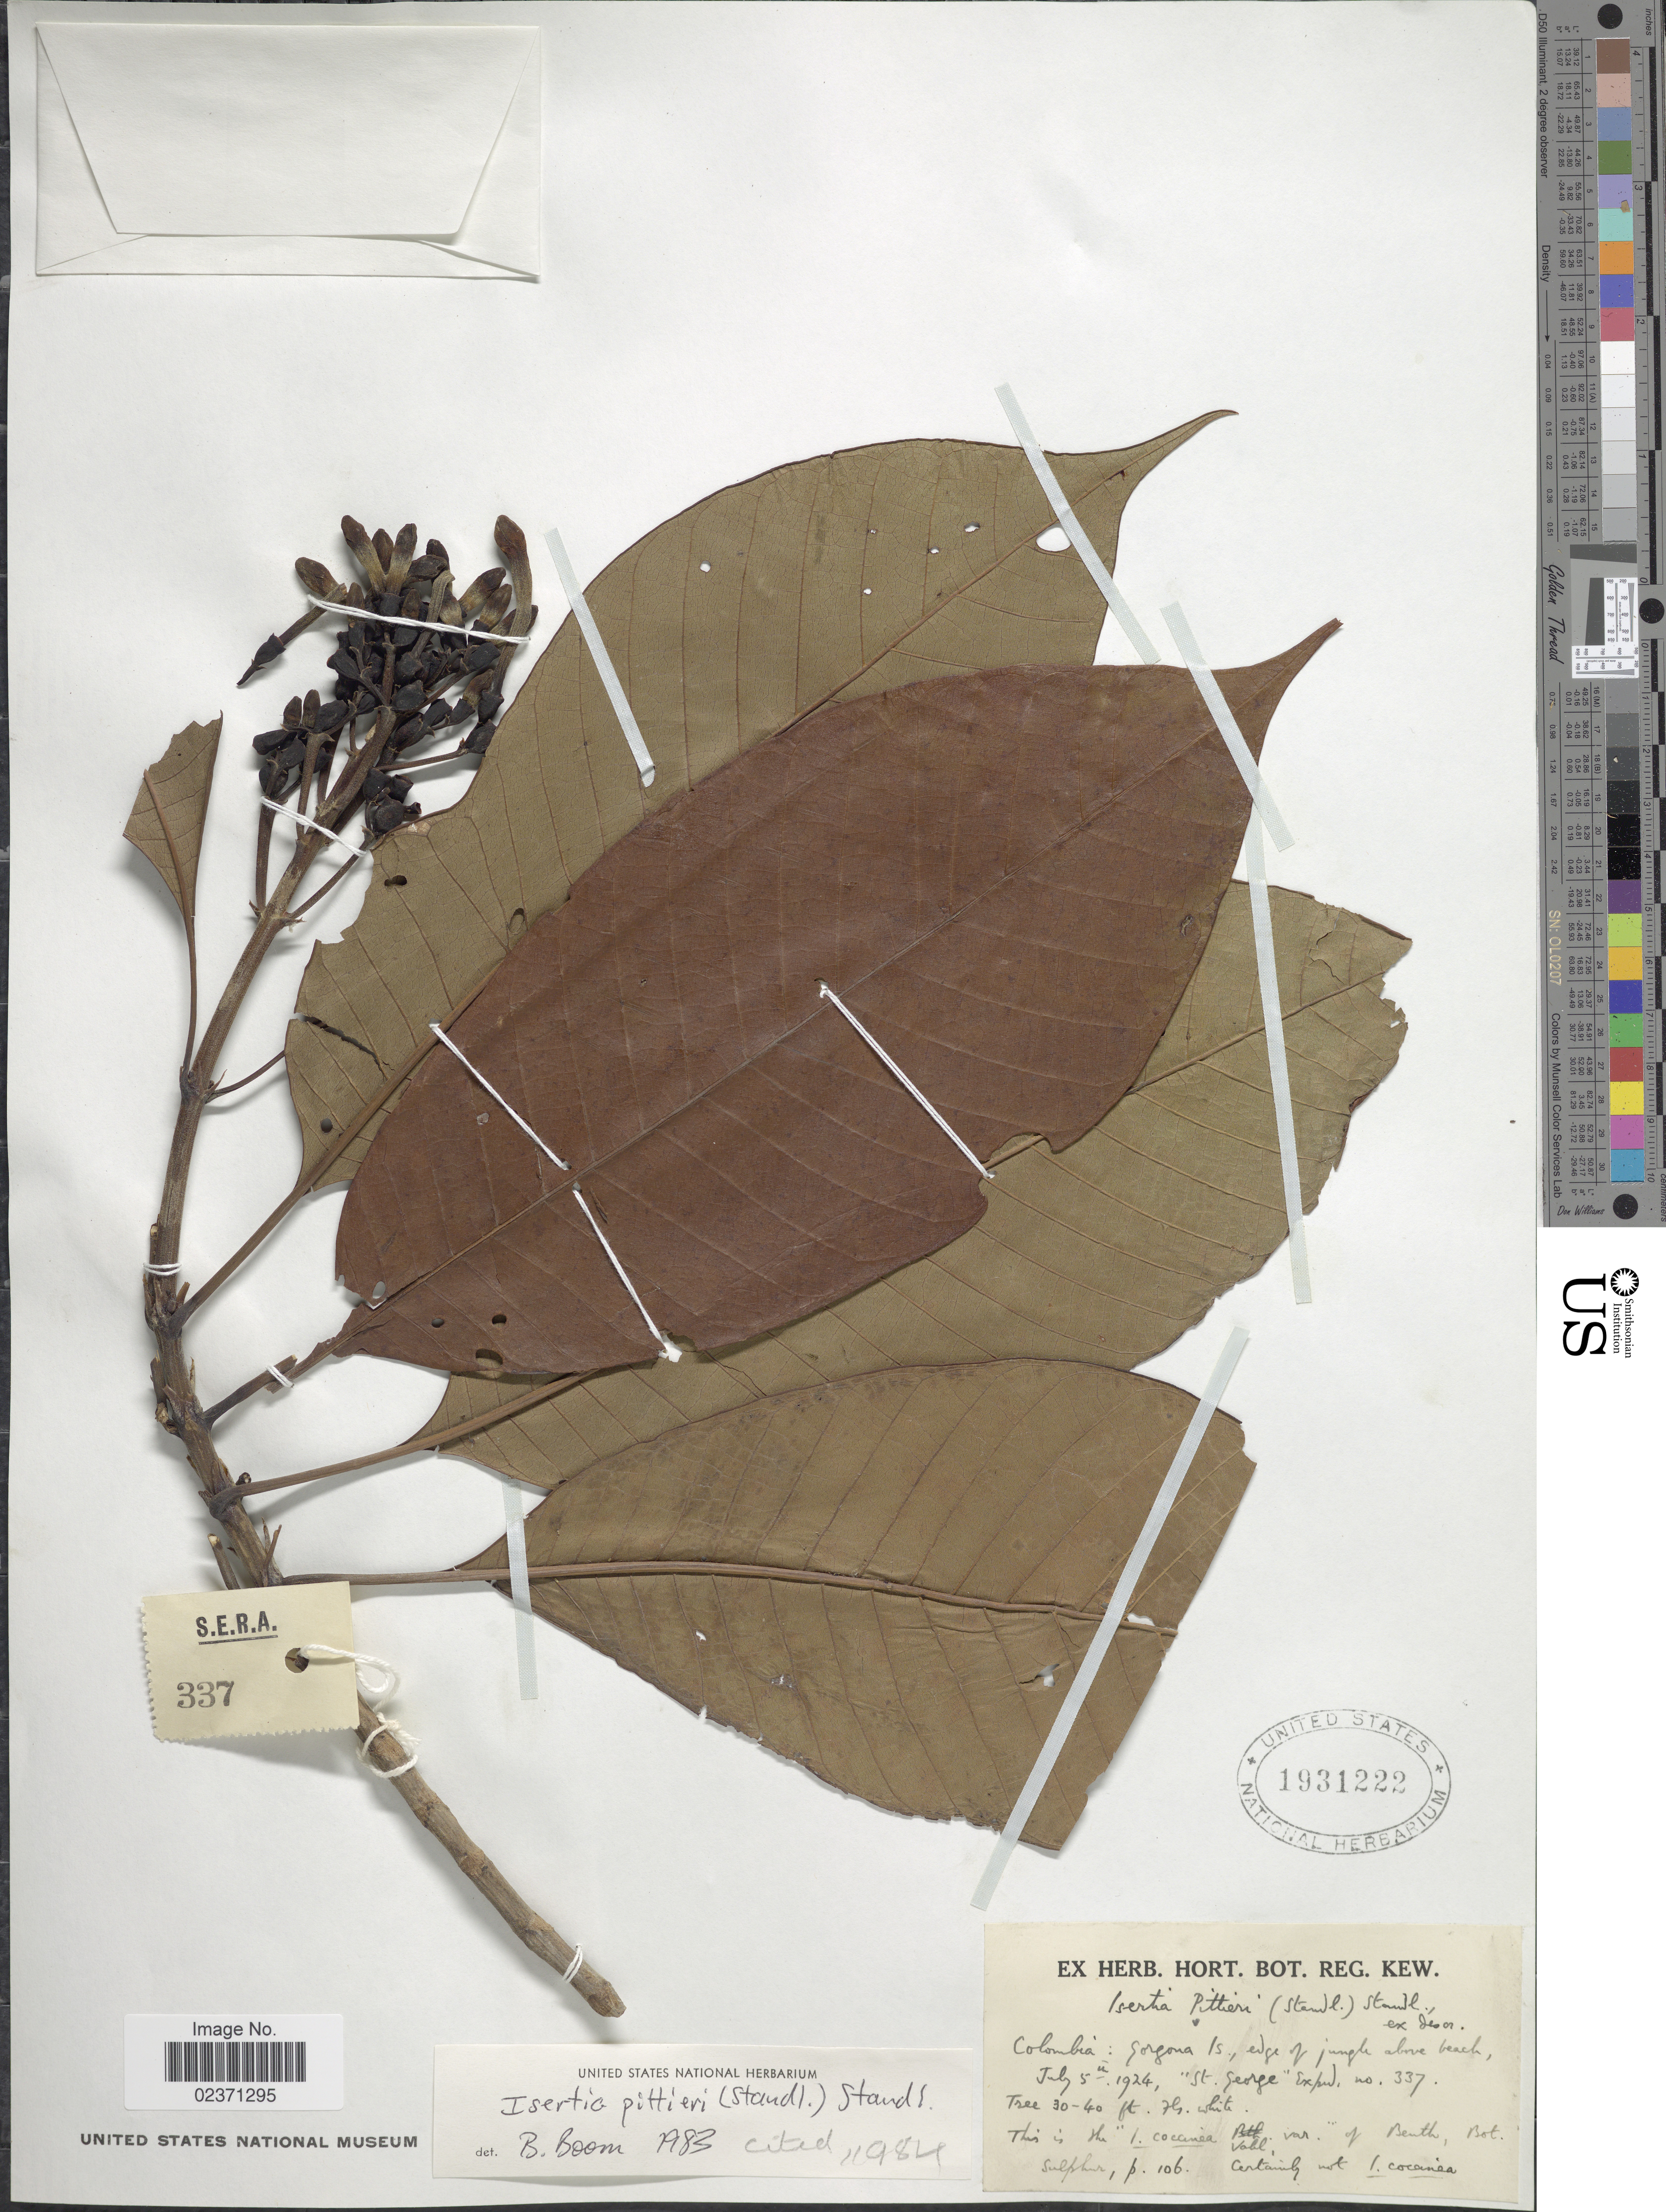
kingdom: Plantae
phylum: Tracheophyta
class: Magnoliopsida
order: Gentianales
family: Rubiaceae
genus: Isertia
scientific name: Isertia pittieri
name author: (Standl.) Standl.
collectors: ex herb. Hort. Reg. Kew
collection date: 1924-07-05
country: Colombia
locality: Gorgona Is., edge of jungle above beach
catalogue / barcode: US 1931222